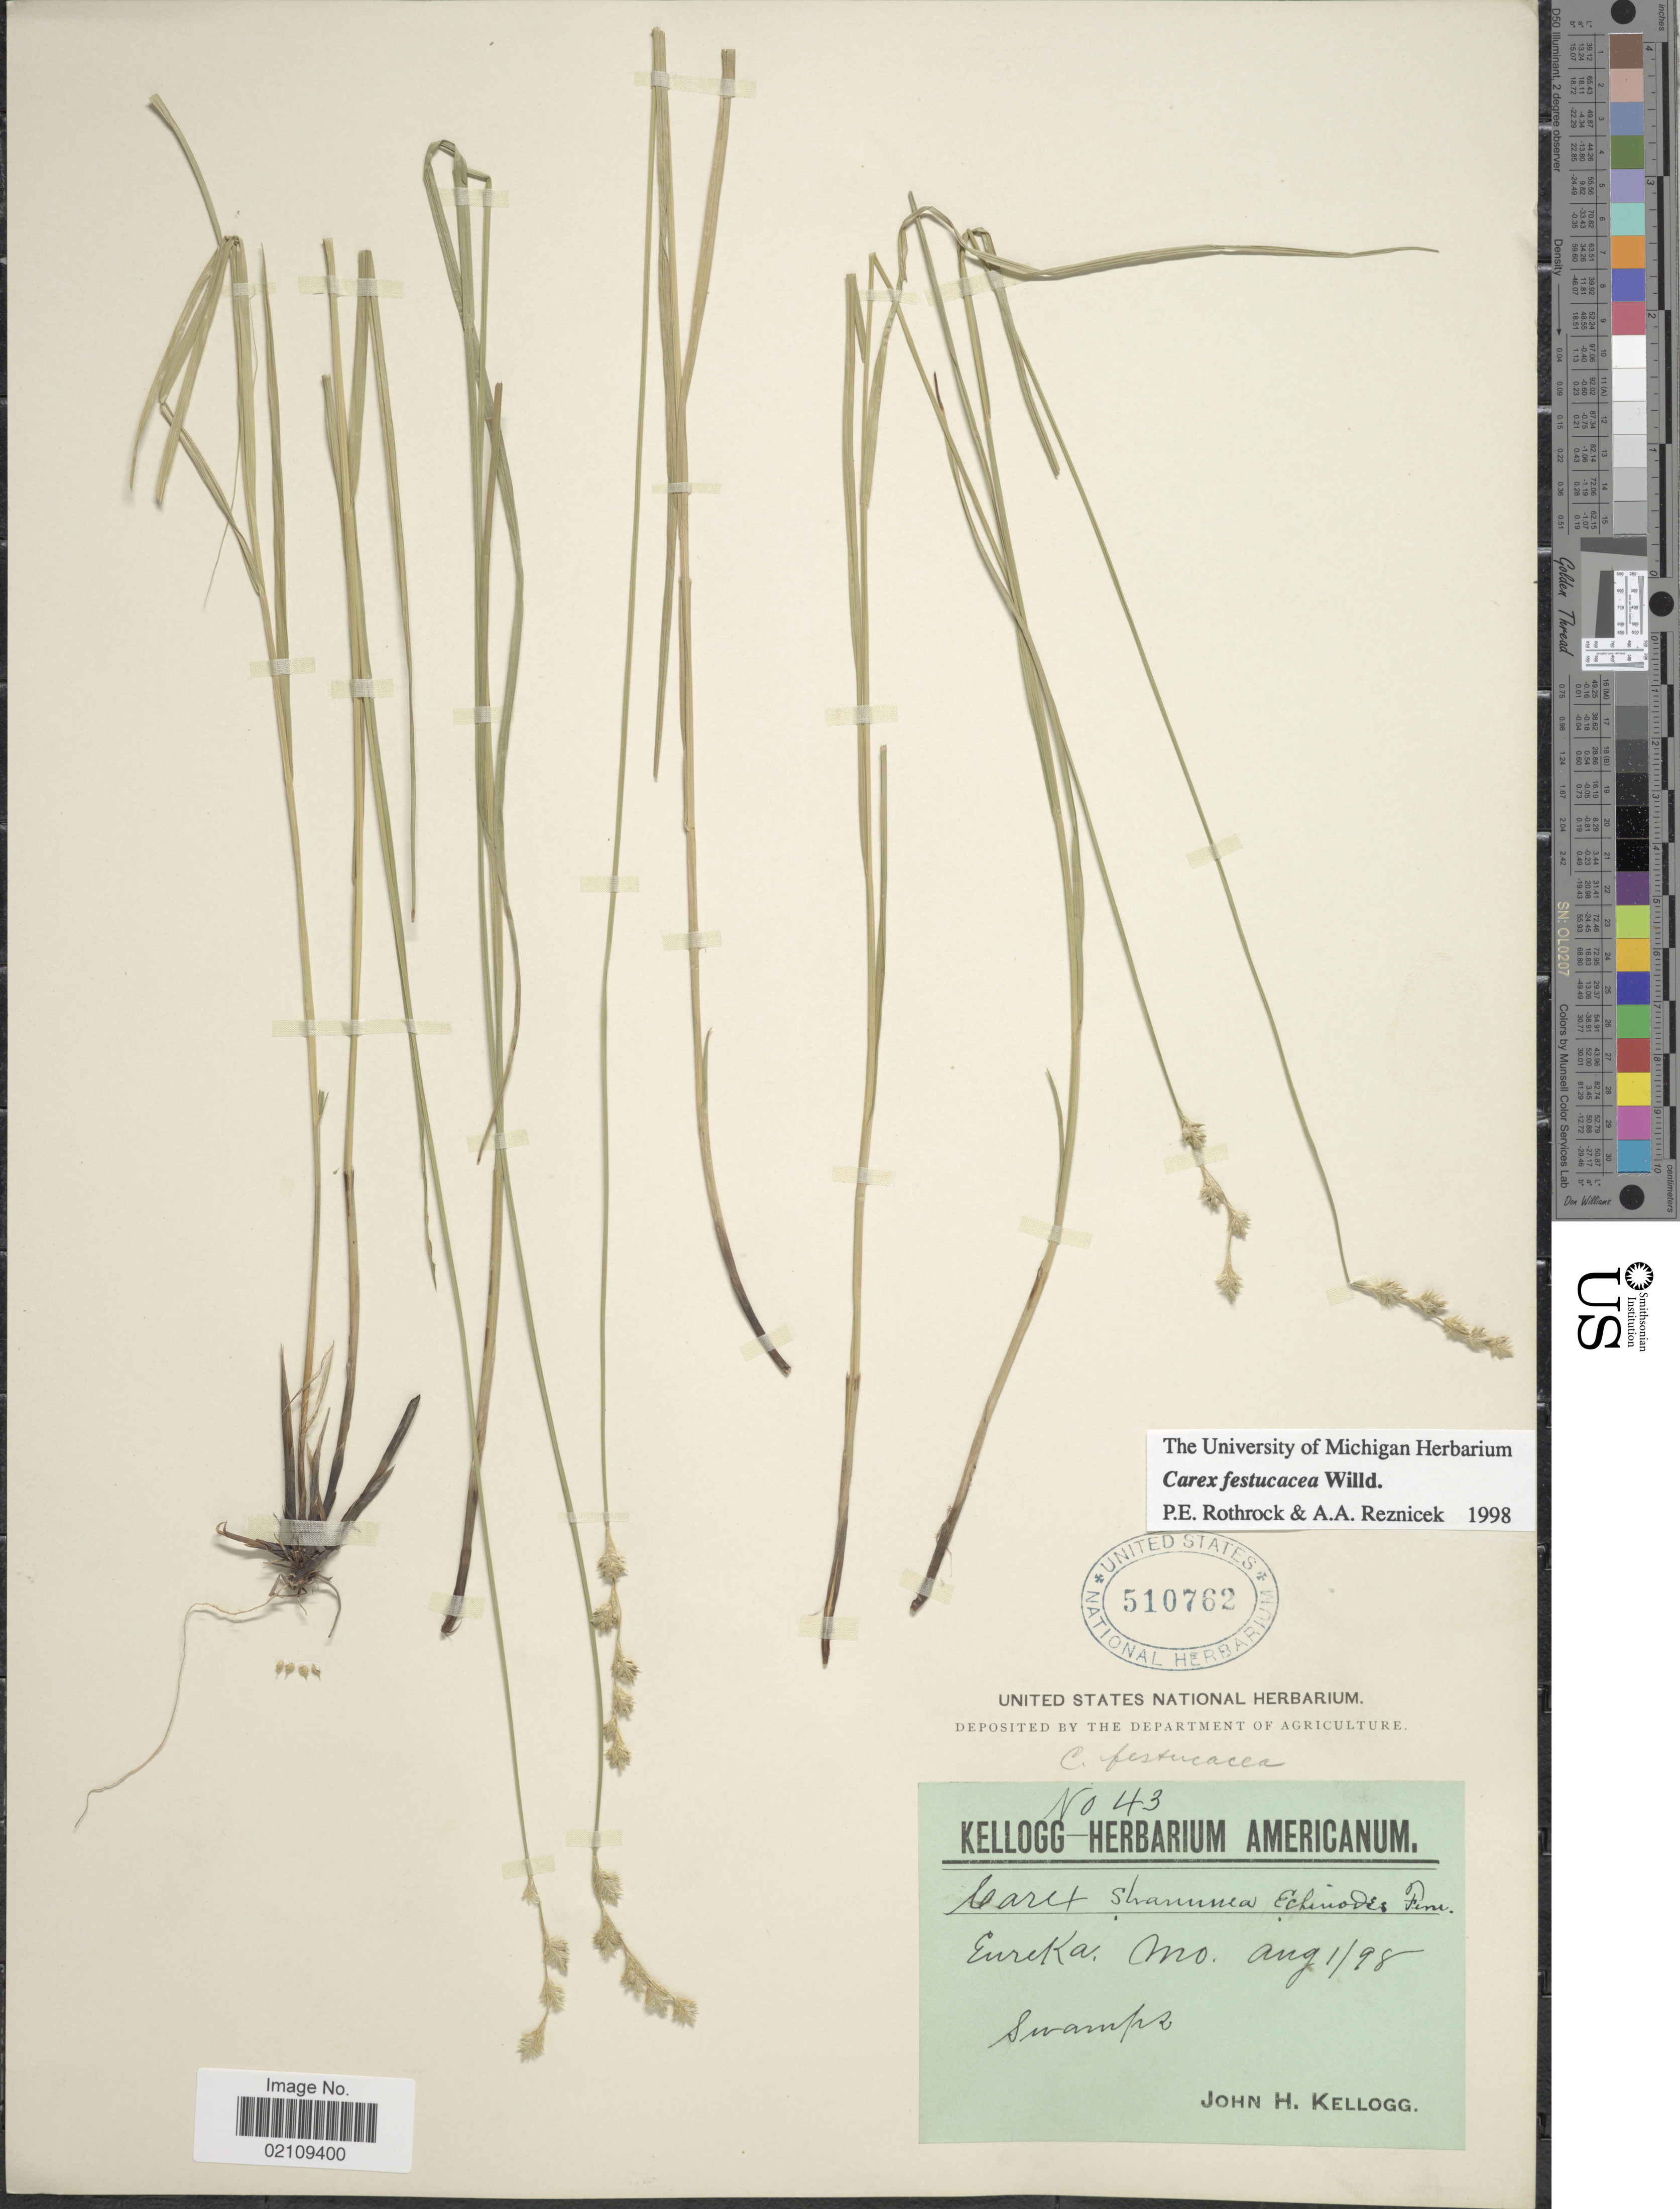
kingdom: Plantae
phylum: Tracheophyta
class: Liliopsida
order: Poales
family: Cyperaceae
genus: Carex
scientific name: Carex festucacea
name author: Willd.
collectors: J. H. Kellogg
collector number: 43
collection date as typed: Transcribed d/m/y: 1/8/98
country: United States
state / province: Missouri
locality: Eureka, Swamps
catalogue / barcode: US 510762